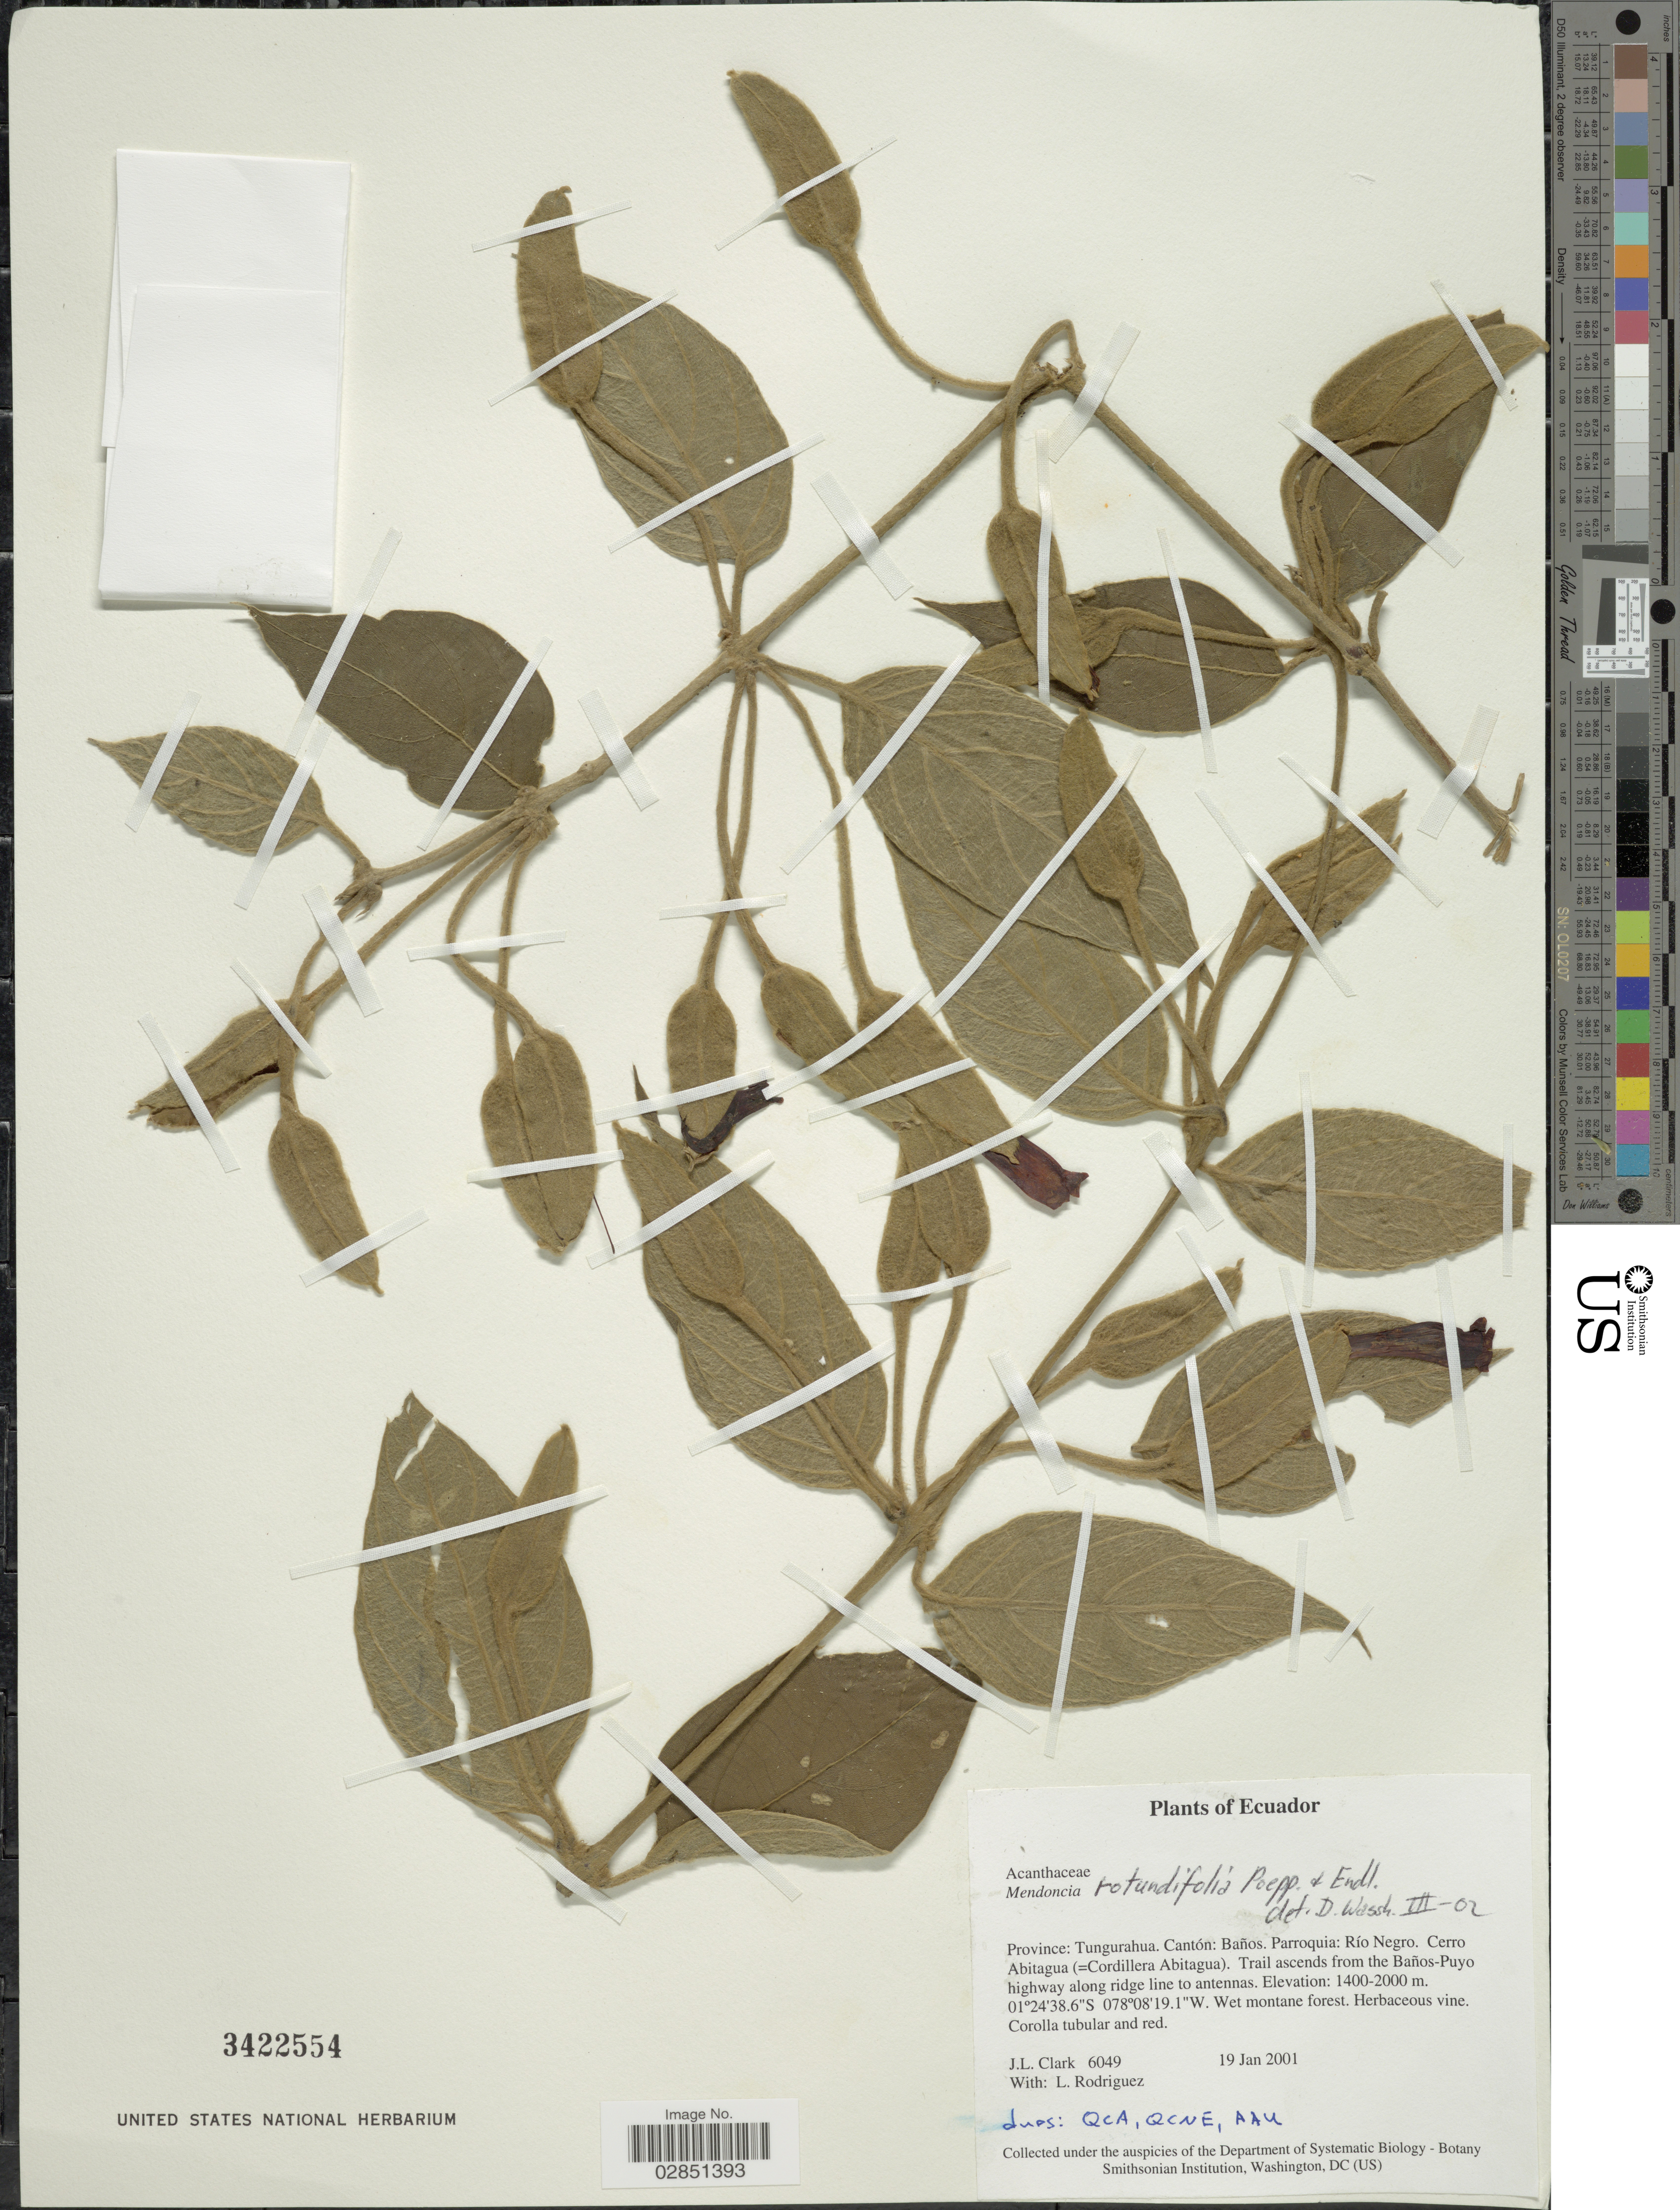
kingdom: Plantae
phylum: Tracheophyta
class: Magnoliopsida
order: Lamiales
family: Acanthaceae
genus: Mendoncia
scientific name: Mendoncia rotundifolia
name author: Poepp. & Endl.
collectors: J. L. Clark & L. Rodriguez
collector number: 6049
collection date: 2001-01-19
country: Ecuador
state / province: Tungurahua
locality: Province: Tungurahua. Cantón: Baños. Parroquia: Río Negro. Cerro Abitagua (=Cordillera Abitagua). Trail ascends from the Baños-Puyo highway along ridge line to antennas.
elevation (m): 1400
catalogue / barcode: US 3422554